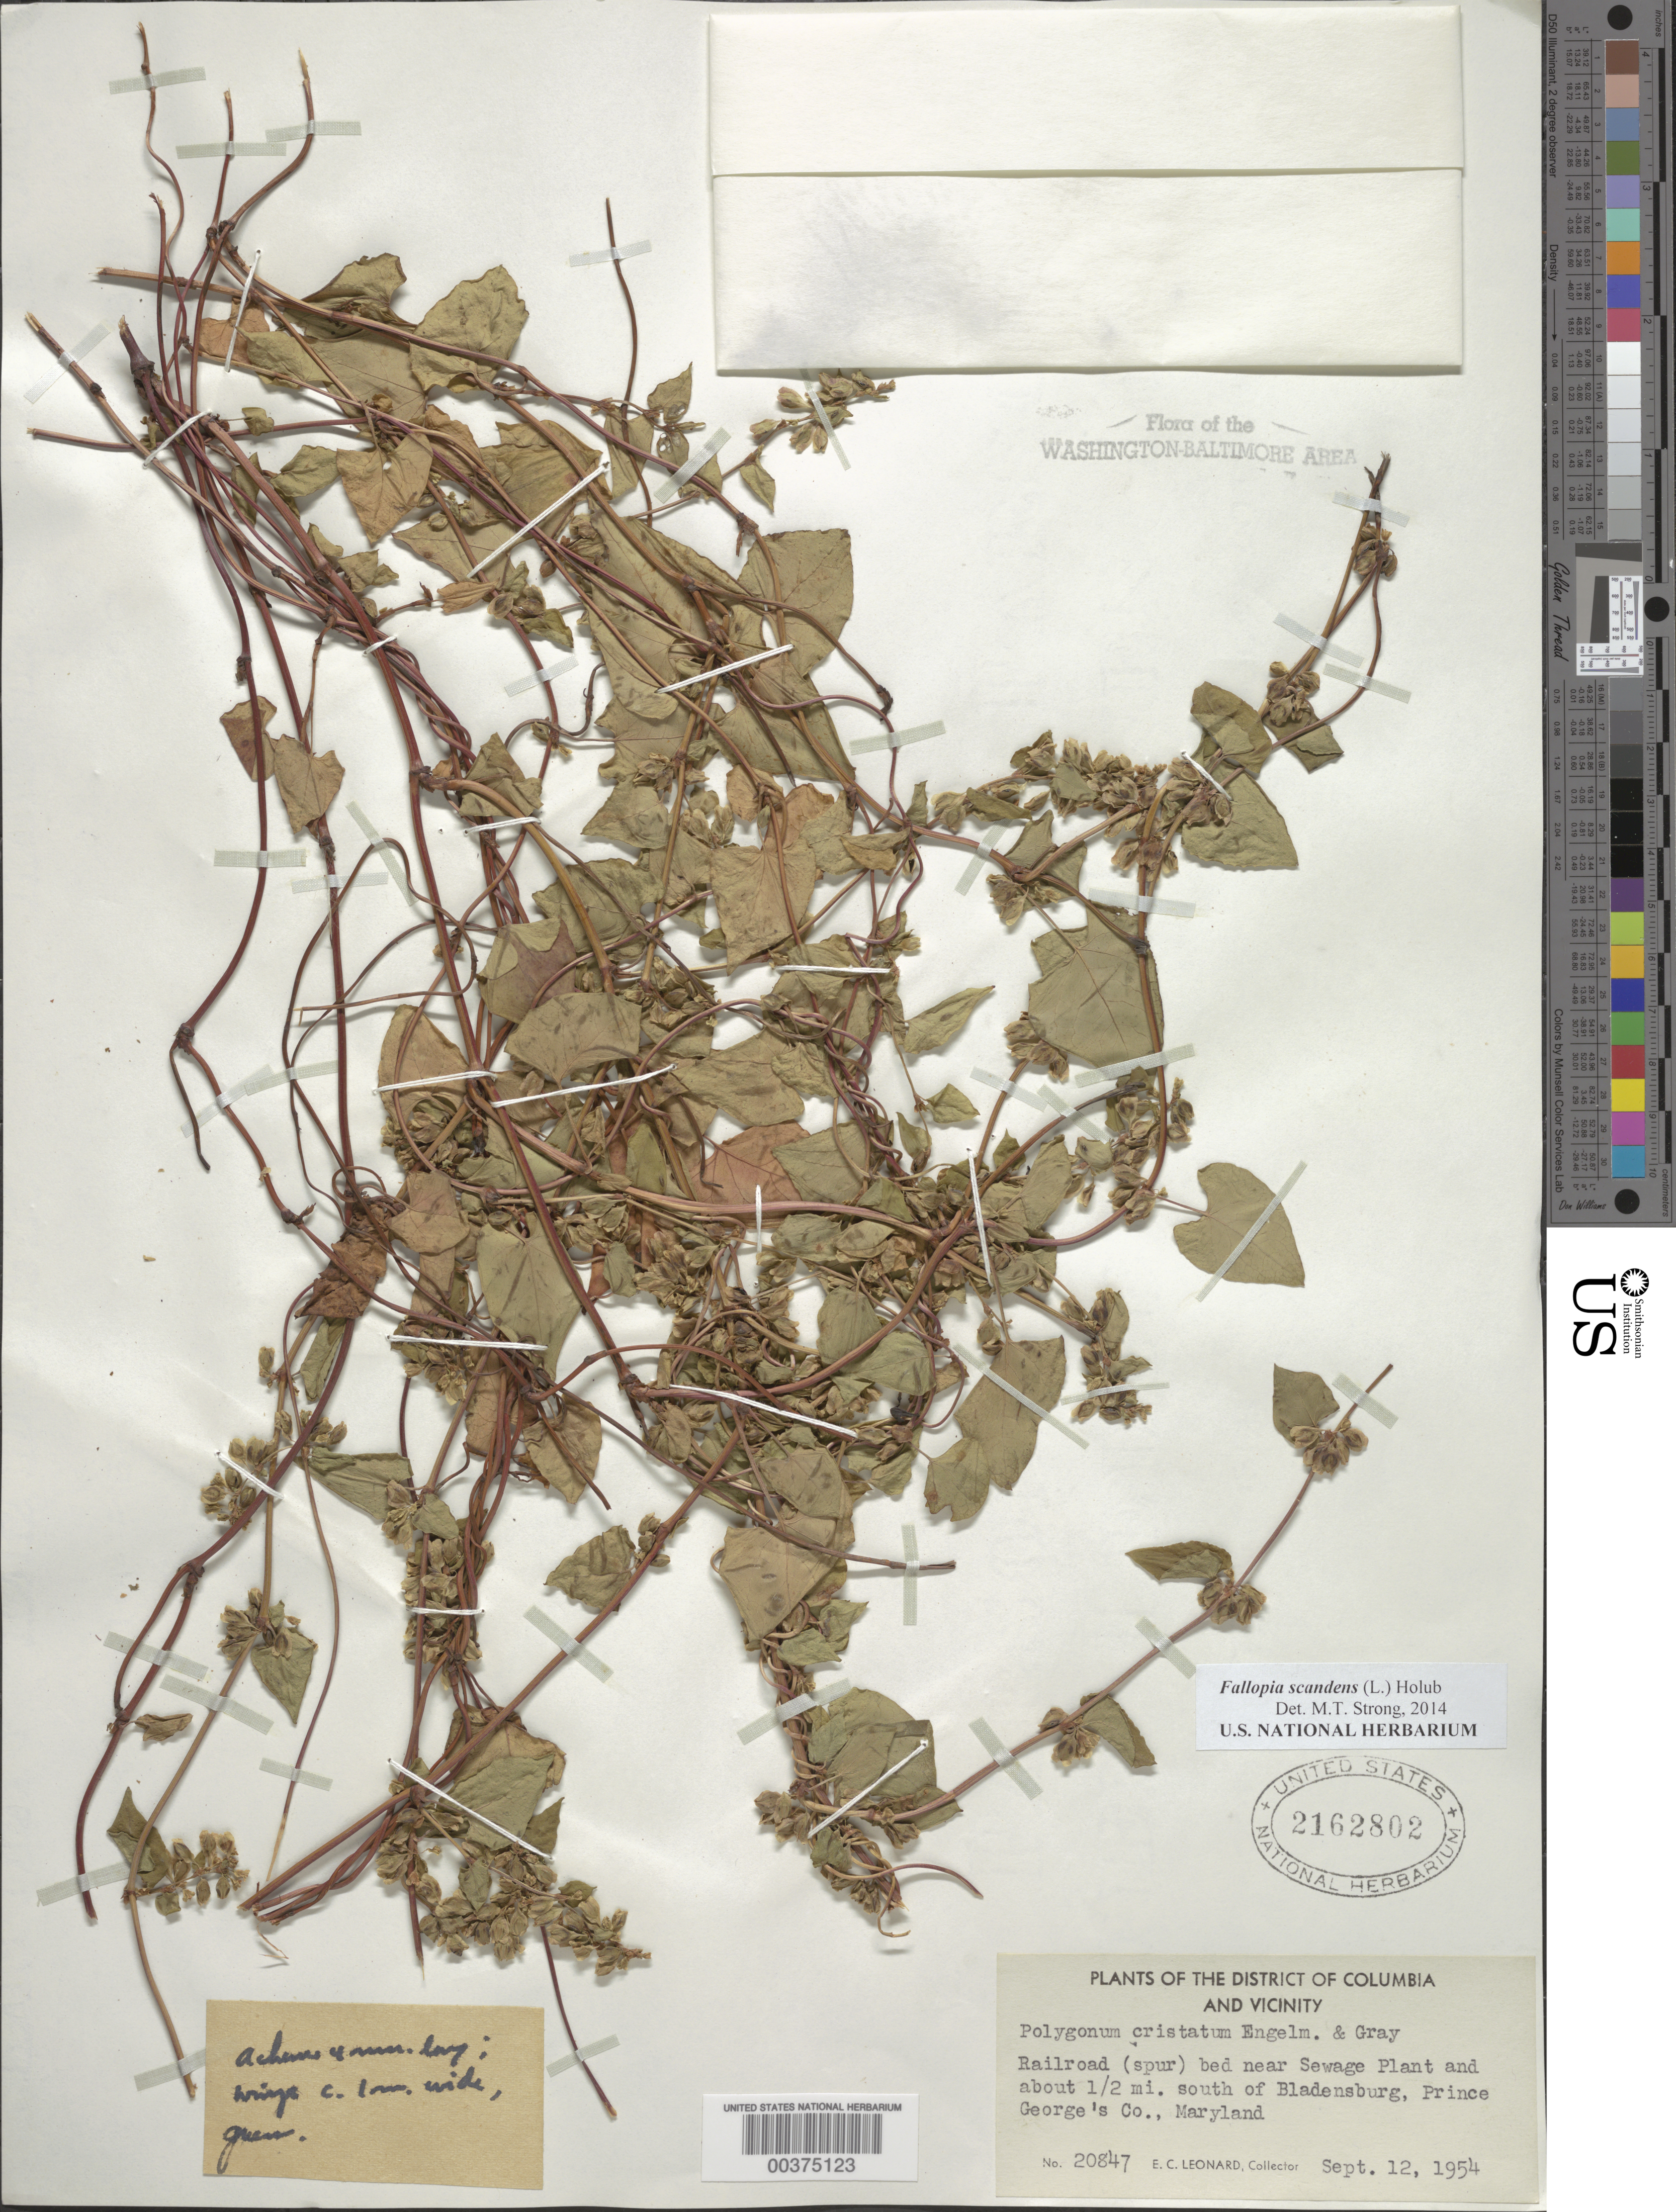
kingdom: Plantae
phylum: Tracheophyta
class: Magnoliopsida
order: Caryophyllales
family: Polygonaceae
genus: Fallopia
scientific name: Fallopia scandens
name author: (L.) Holub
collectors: E. C. Leonard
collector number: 20847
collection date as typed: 12 Sep 1954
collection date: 1954-09-12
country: United States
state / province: Maryland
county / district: Prince George's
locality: Sewage Plant, south of Bladensburg, railroad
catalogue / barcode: US 2162802